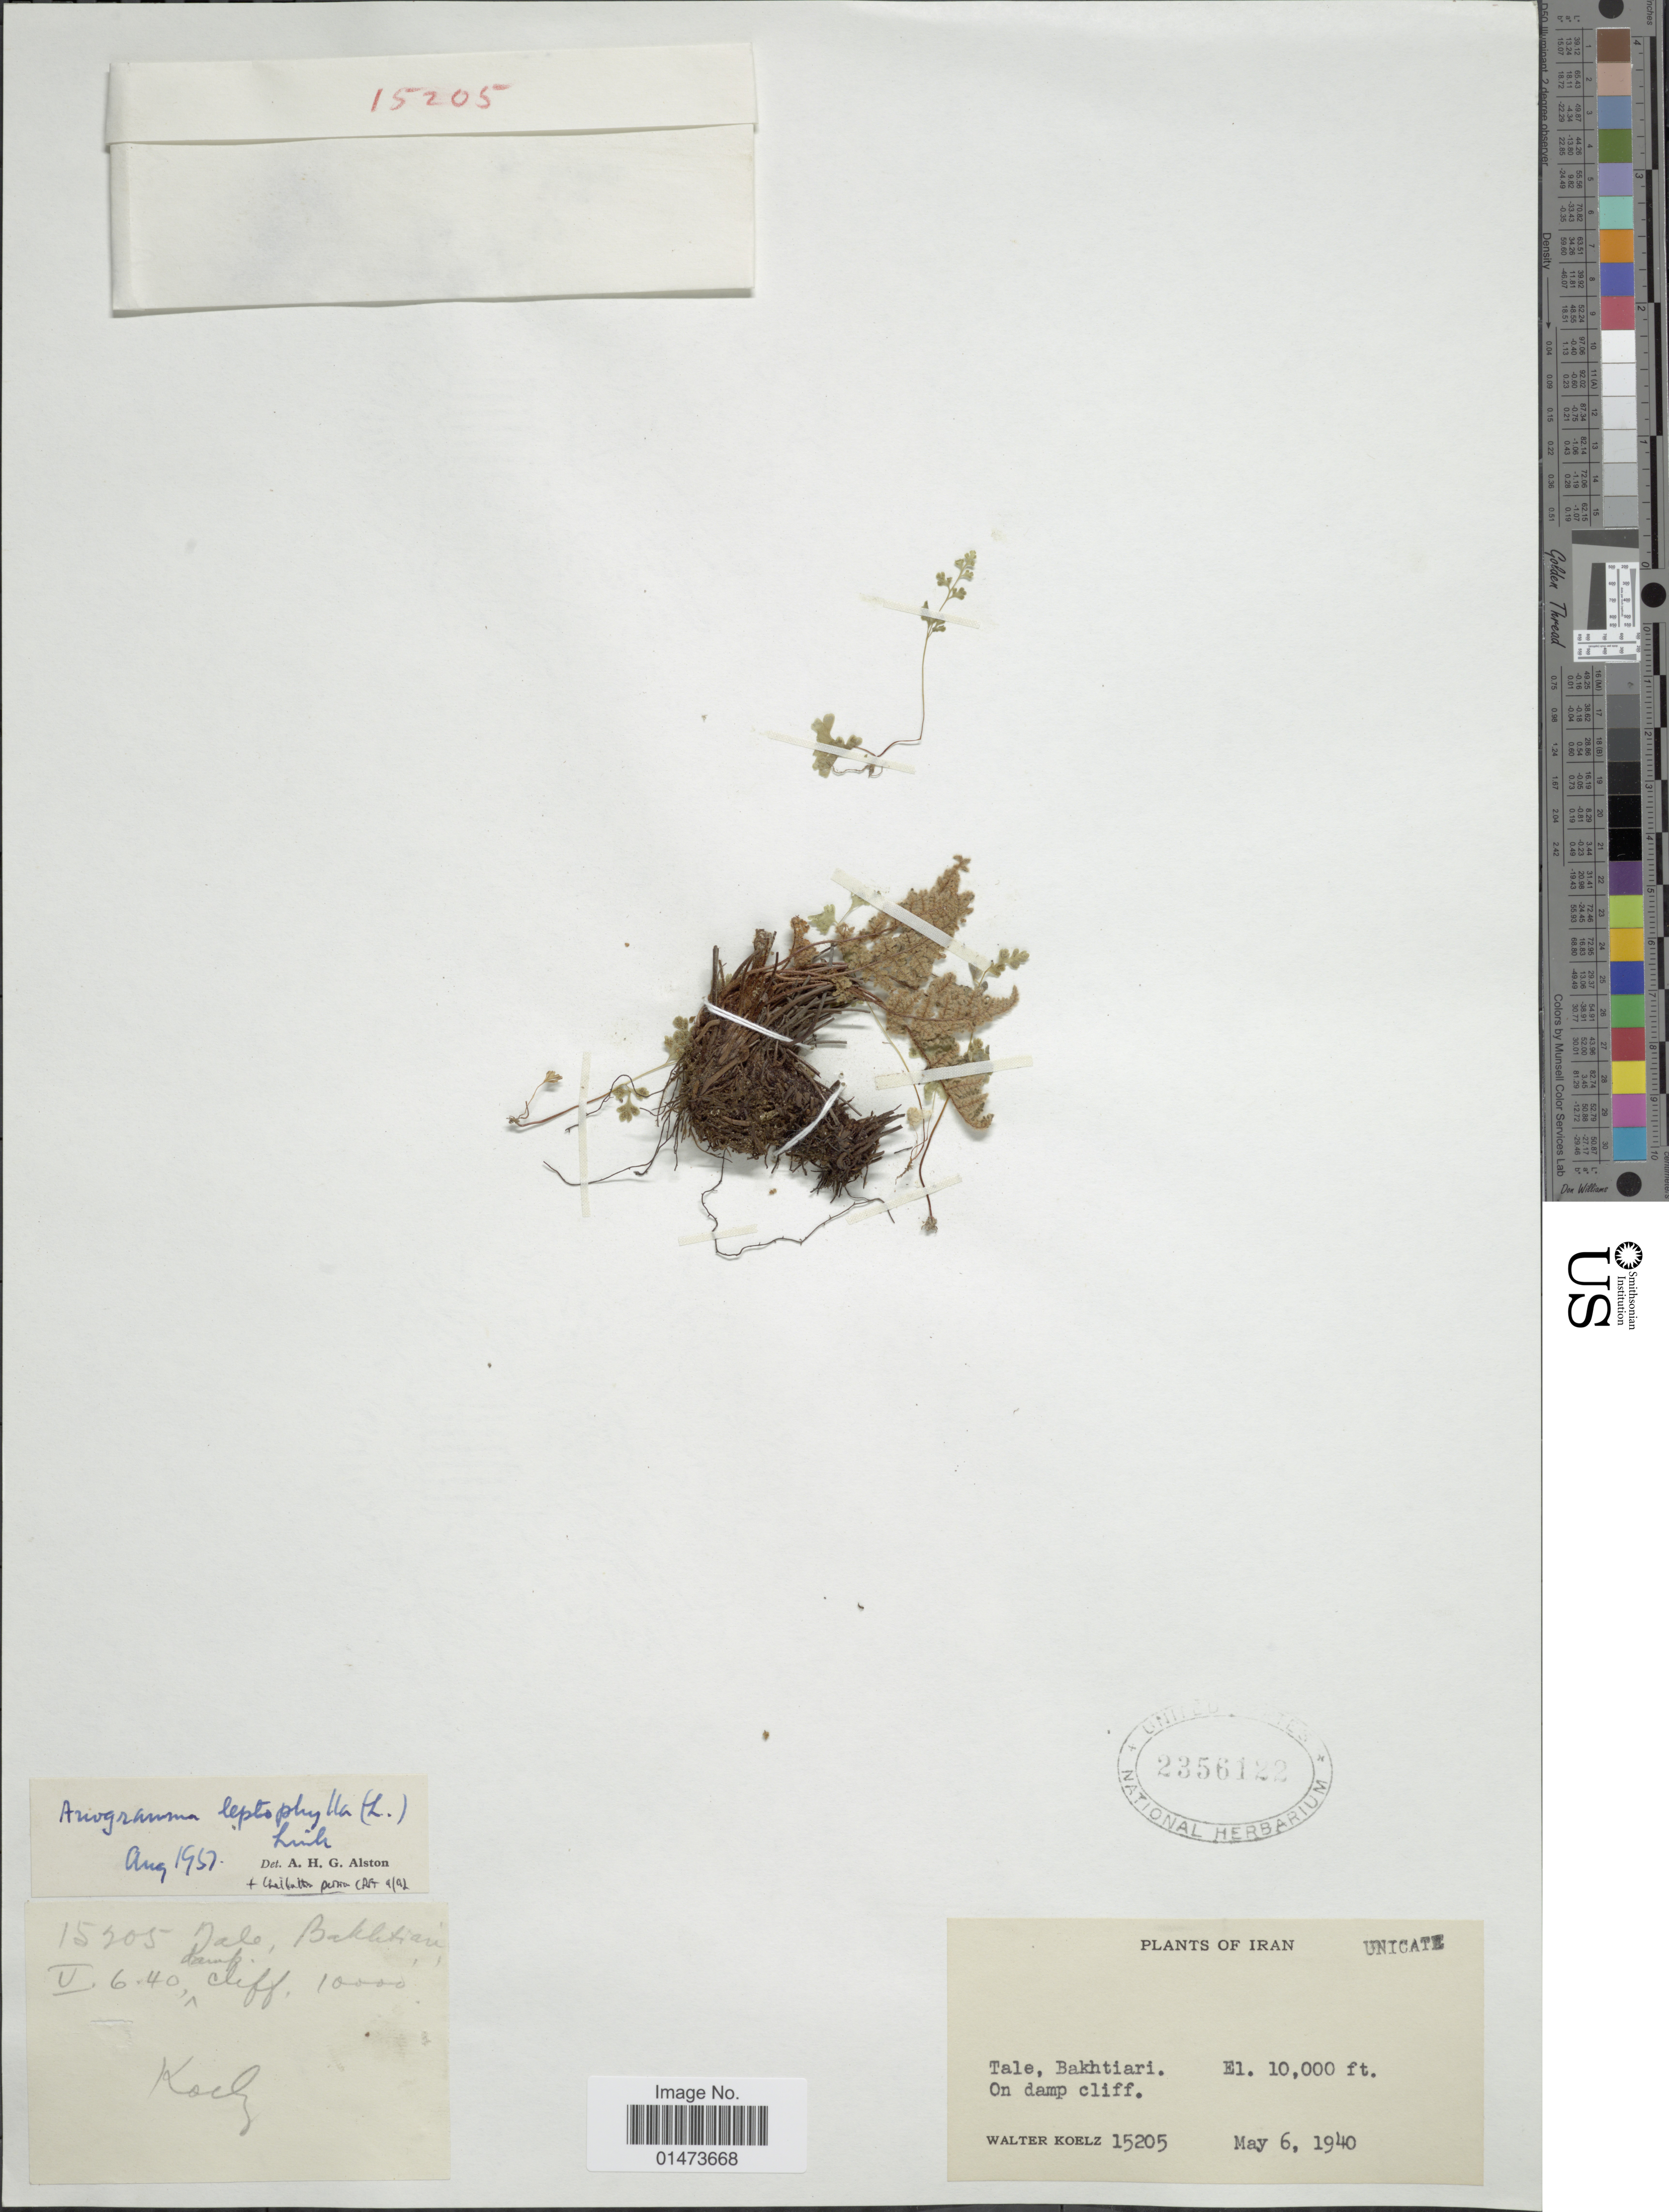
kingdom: Plantae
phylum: Tracheophyta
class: Polypodiopsida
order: Polypodiales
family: Pteridaceae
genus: Anogramma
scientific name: Anogramma leptophylla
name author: (L.) Link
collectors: W. N. Koelz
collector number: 15205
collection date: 1940-05-06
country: Iran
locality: Tale, Bakhtiari. On damp cliff, Koch. [interpreted]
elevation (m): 3048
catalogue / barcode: US 2356122